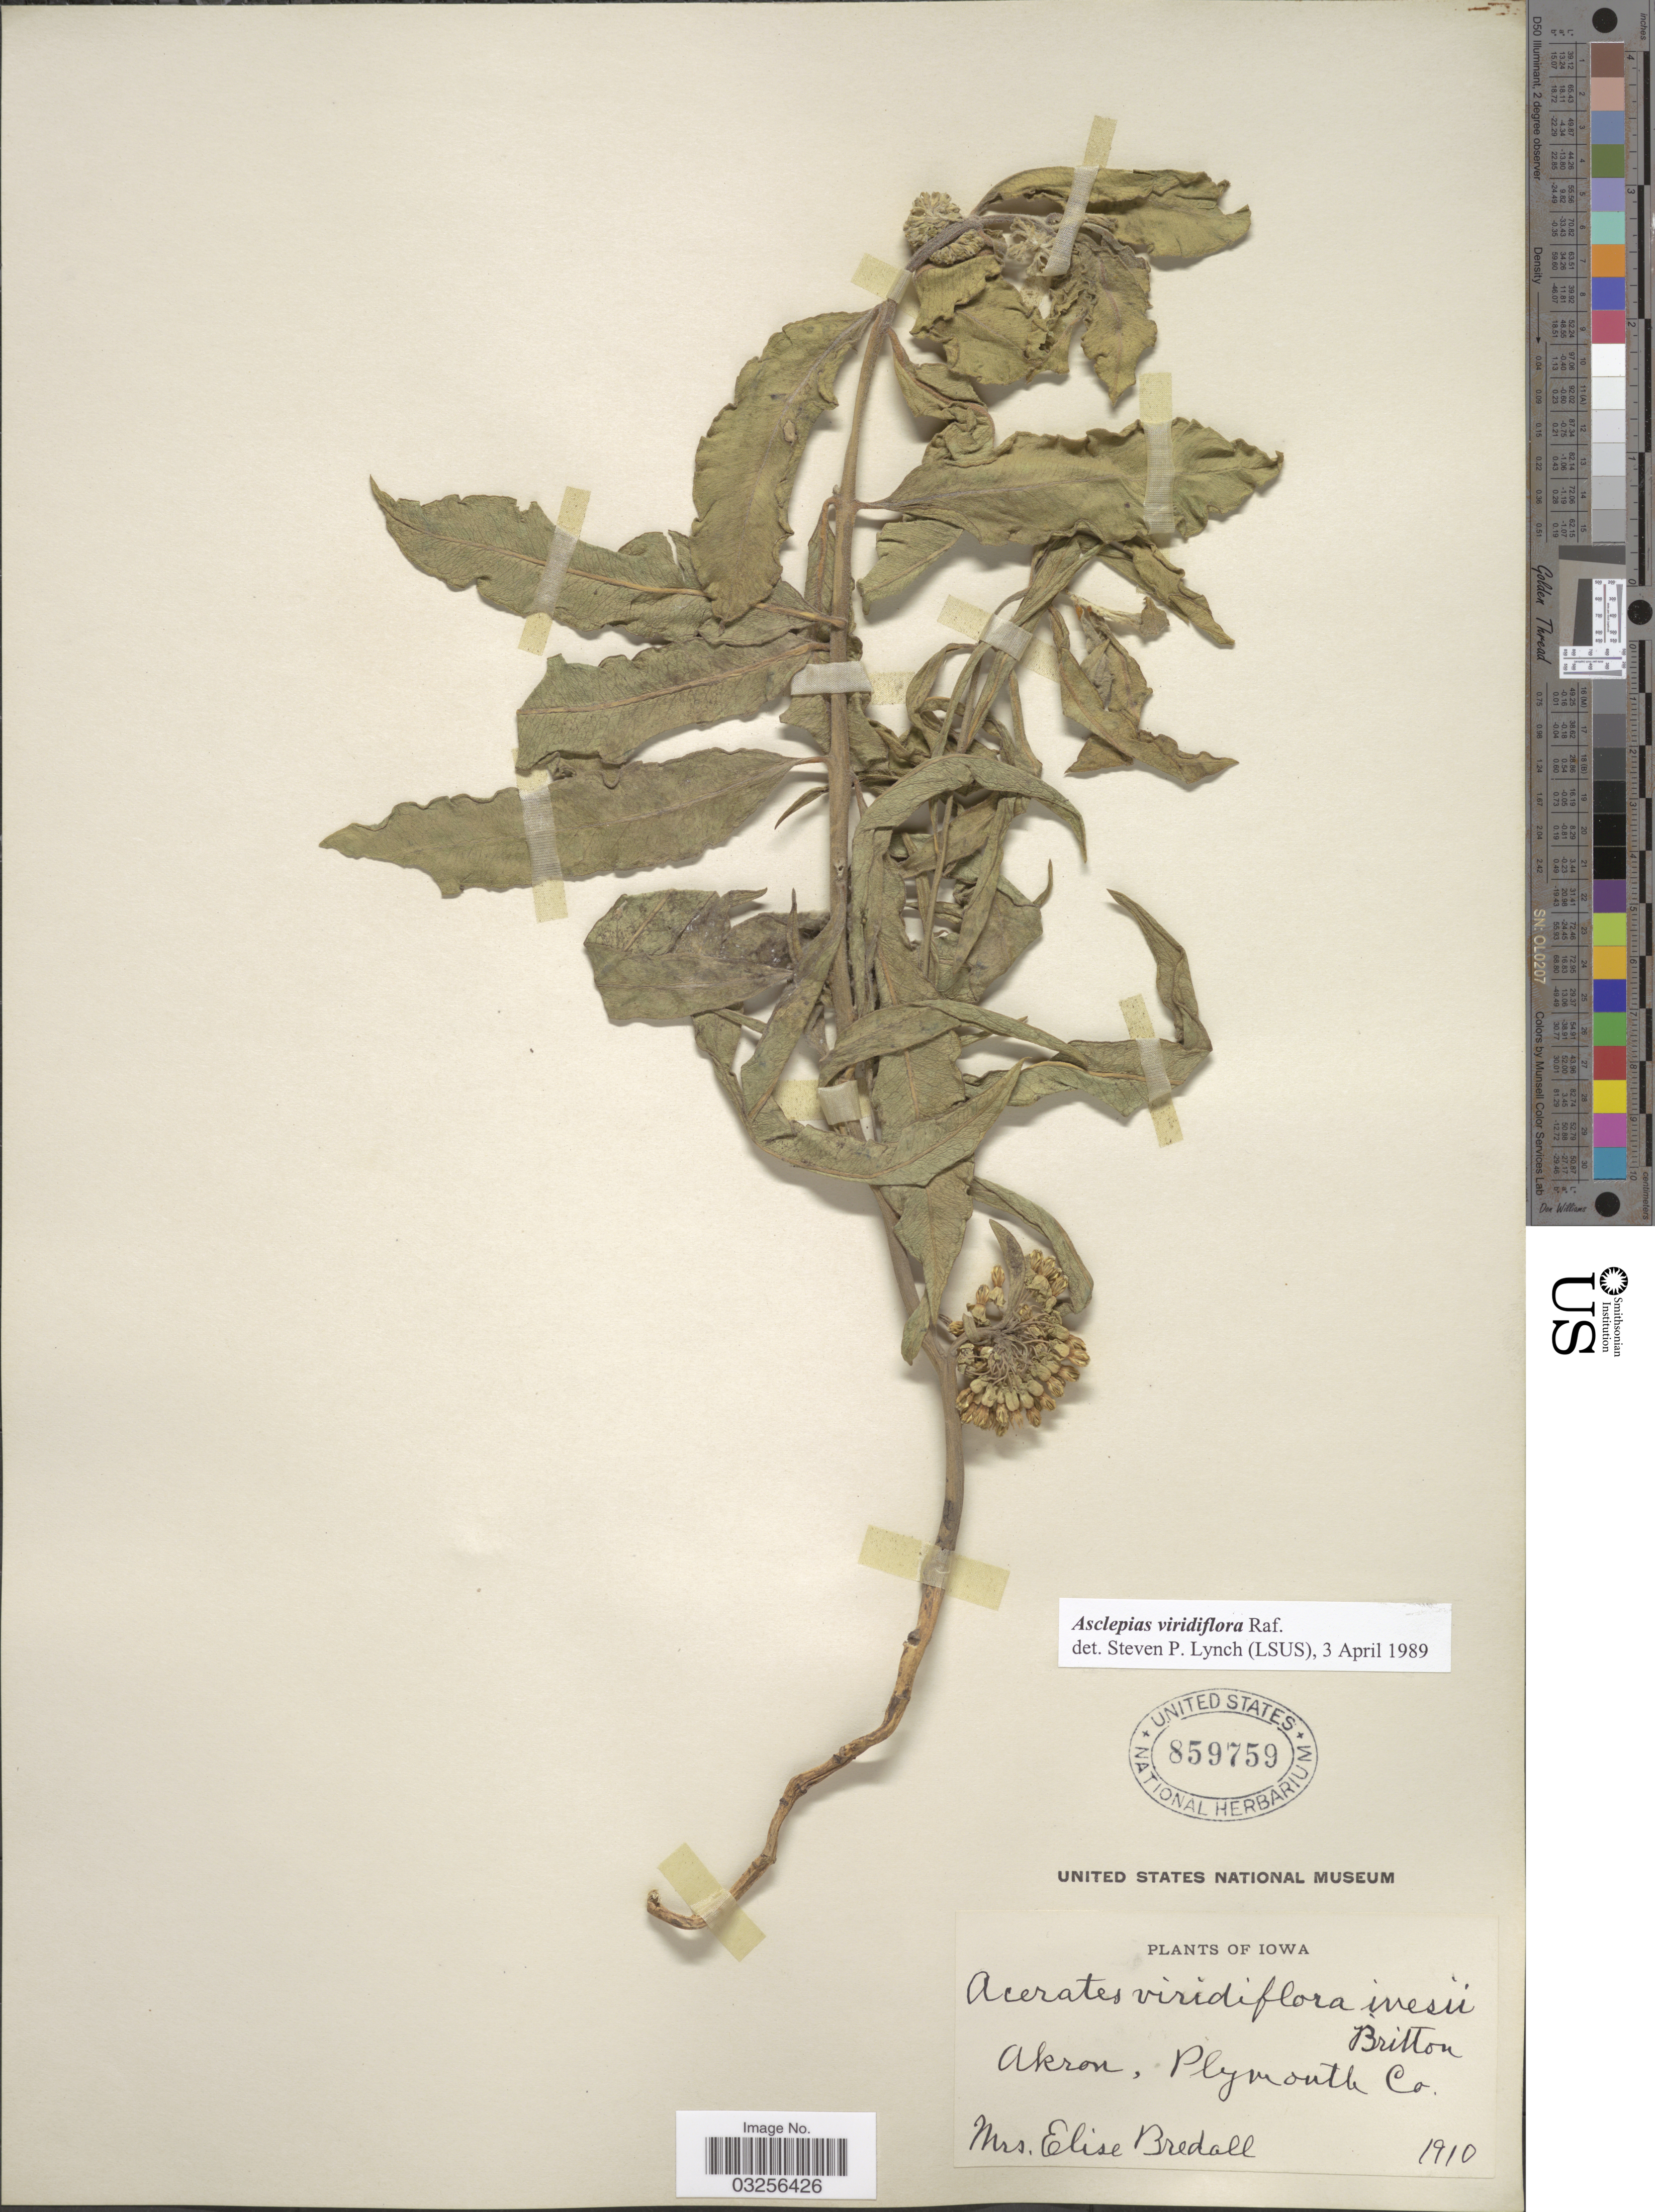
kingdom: Plantae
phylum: Tracheophyta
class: Magnoliopsida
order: Gentianales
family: Apocynaceae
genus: Asclepias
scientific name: Asclepias viridiflora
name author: Raf.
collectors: Mrs. E. Bredall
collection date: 1910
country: United States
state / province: Iowa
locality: Akron, Plymouth Co.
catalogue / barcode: US 859759